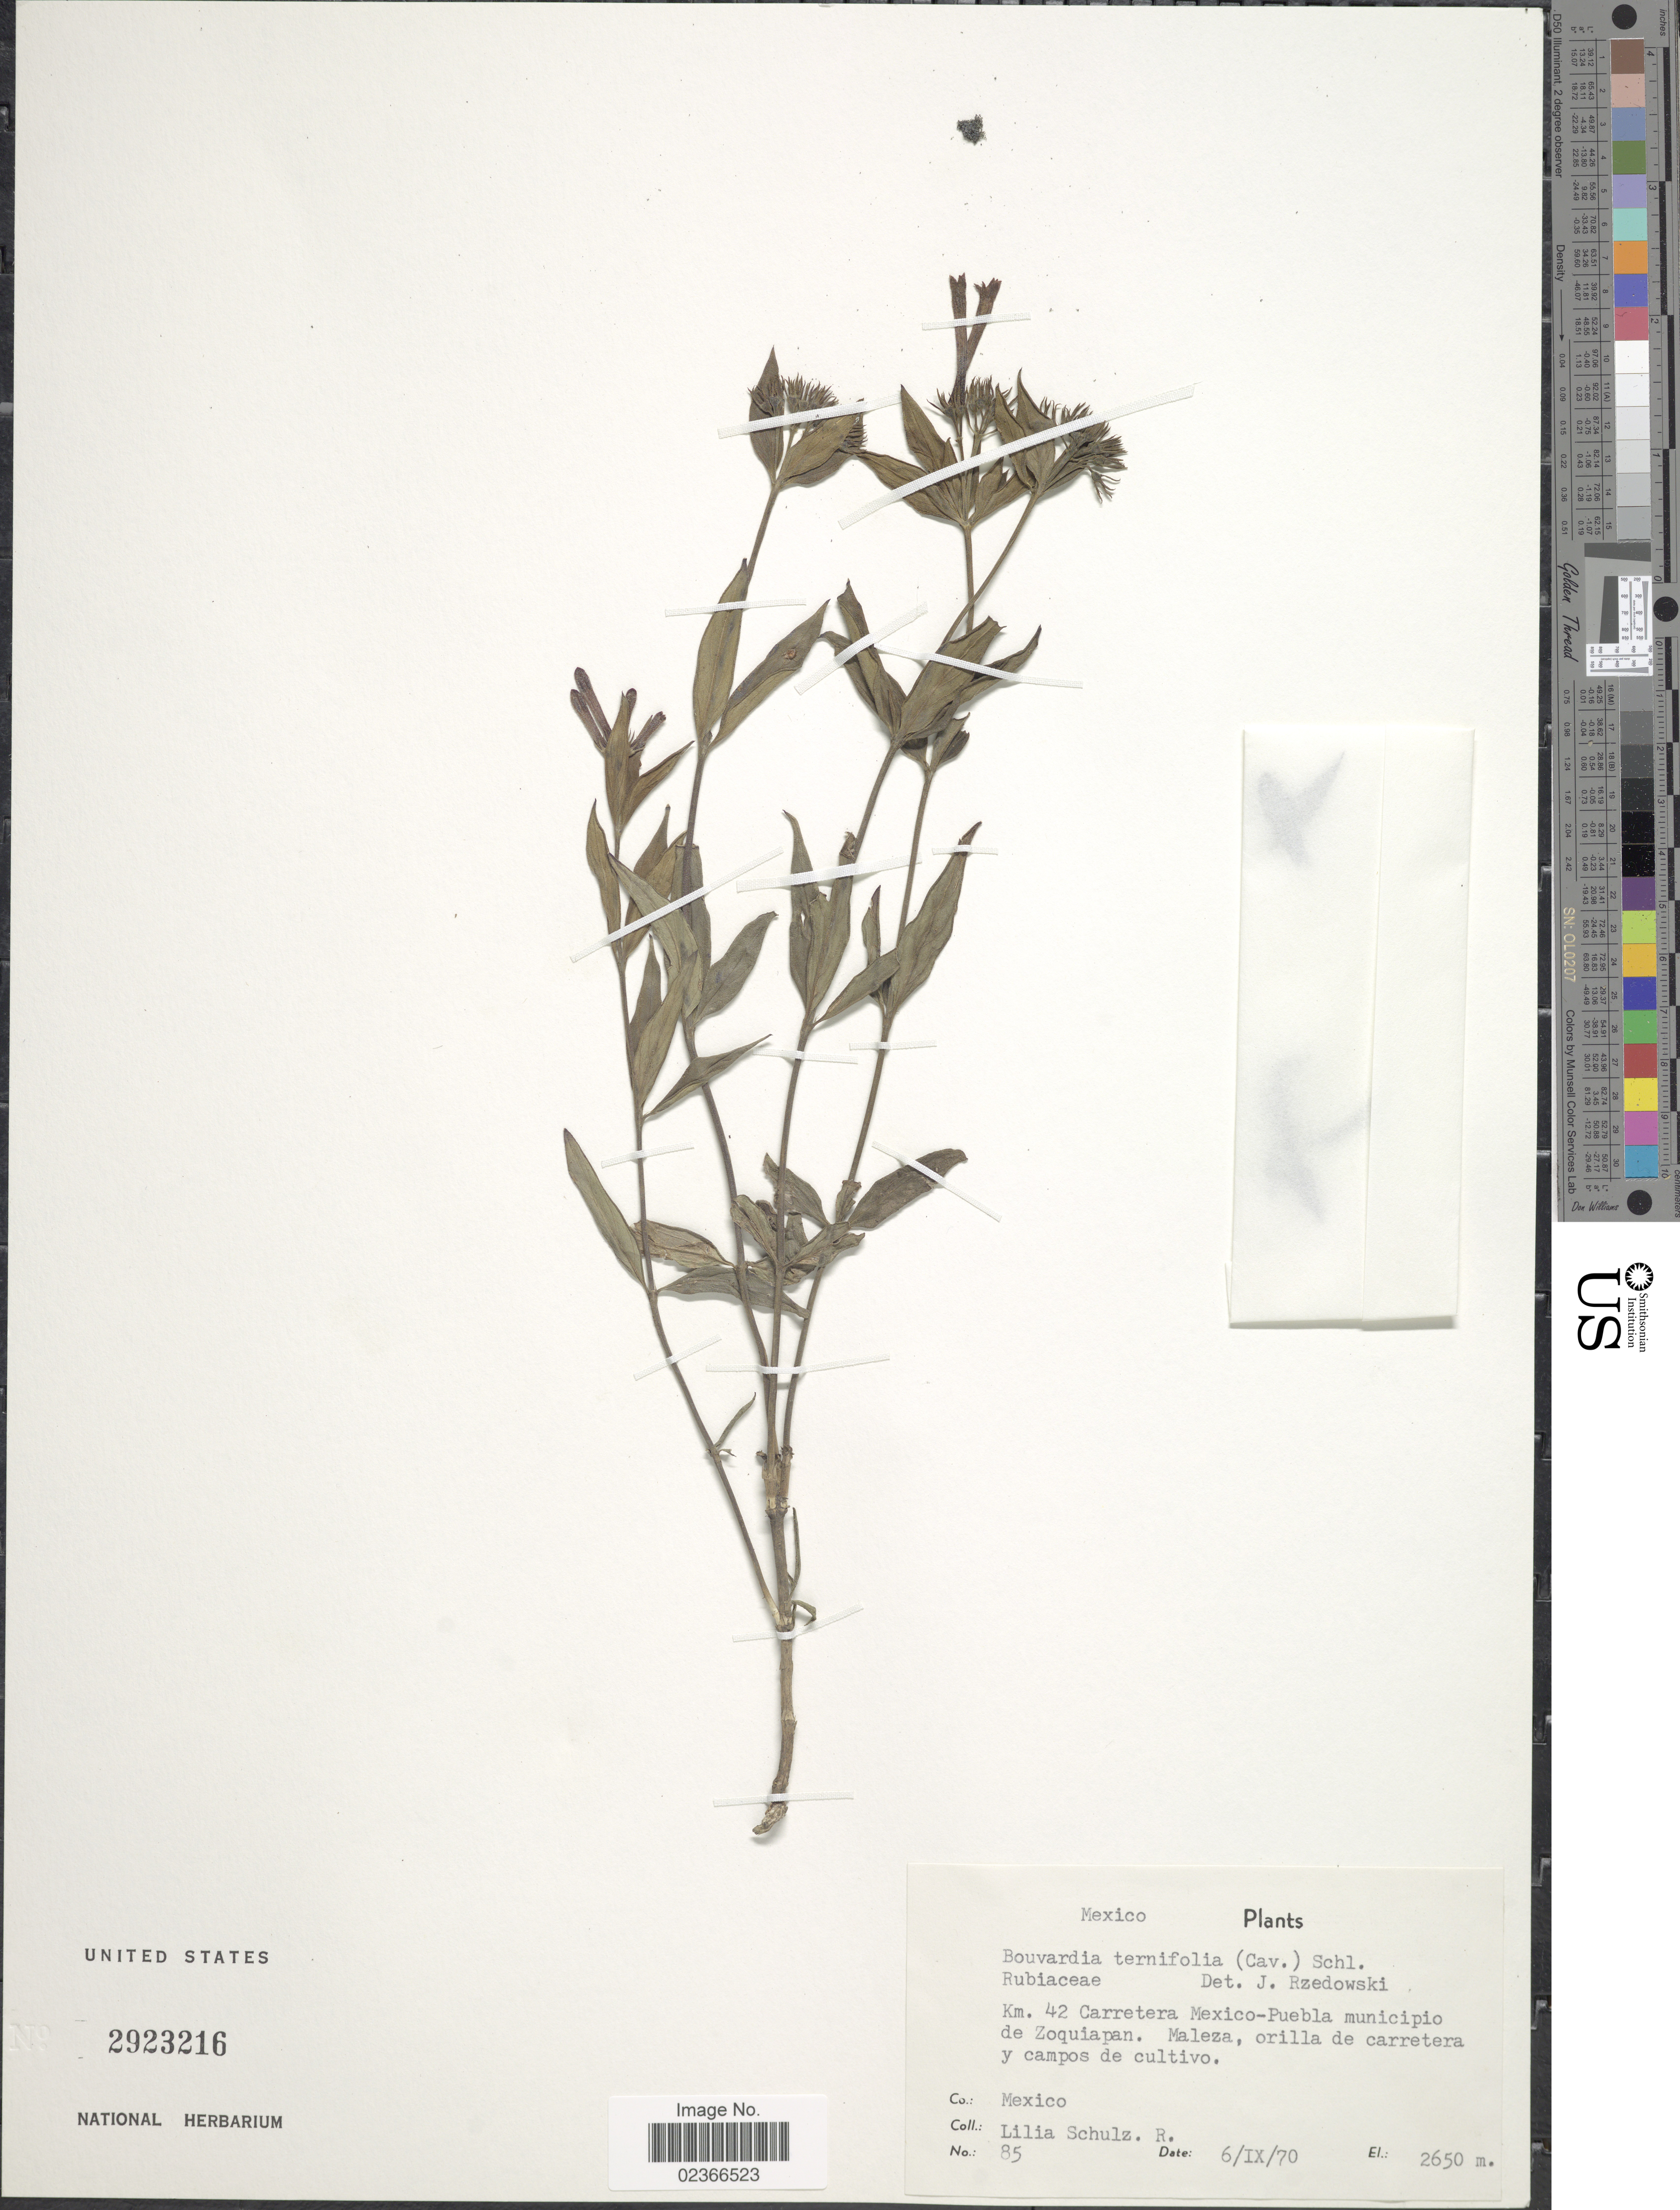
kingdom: Plantae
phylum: Tracheophyta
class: Magnoliopsida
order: Gentianales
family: Rubiaceae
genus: Bouvardia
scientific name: Bouvardia ternifolia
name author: (Cav.) Schltdl.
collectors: L. Schulz R.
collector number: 85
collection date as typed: Transcribed d/m/y: 6/9/70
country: Mexico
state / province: Puebla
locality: Km. 42 Carretera Mexico-Puebla municipio de Zoquiapan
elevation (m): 2650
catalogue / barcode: US 2923216